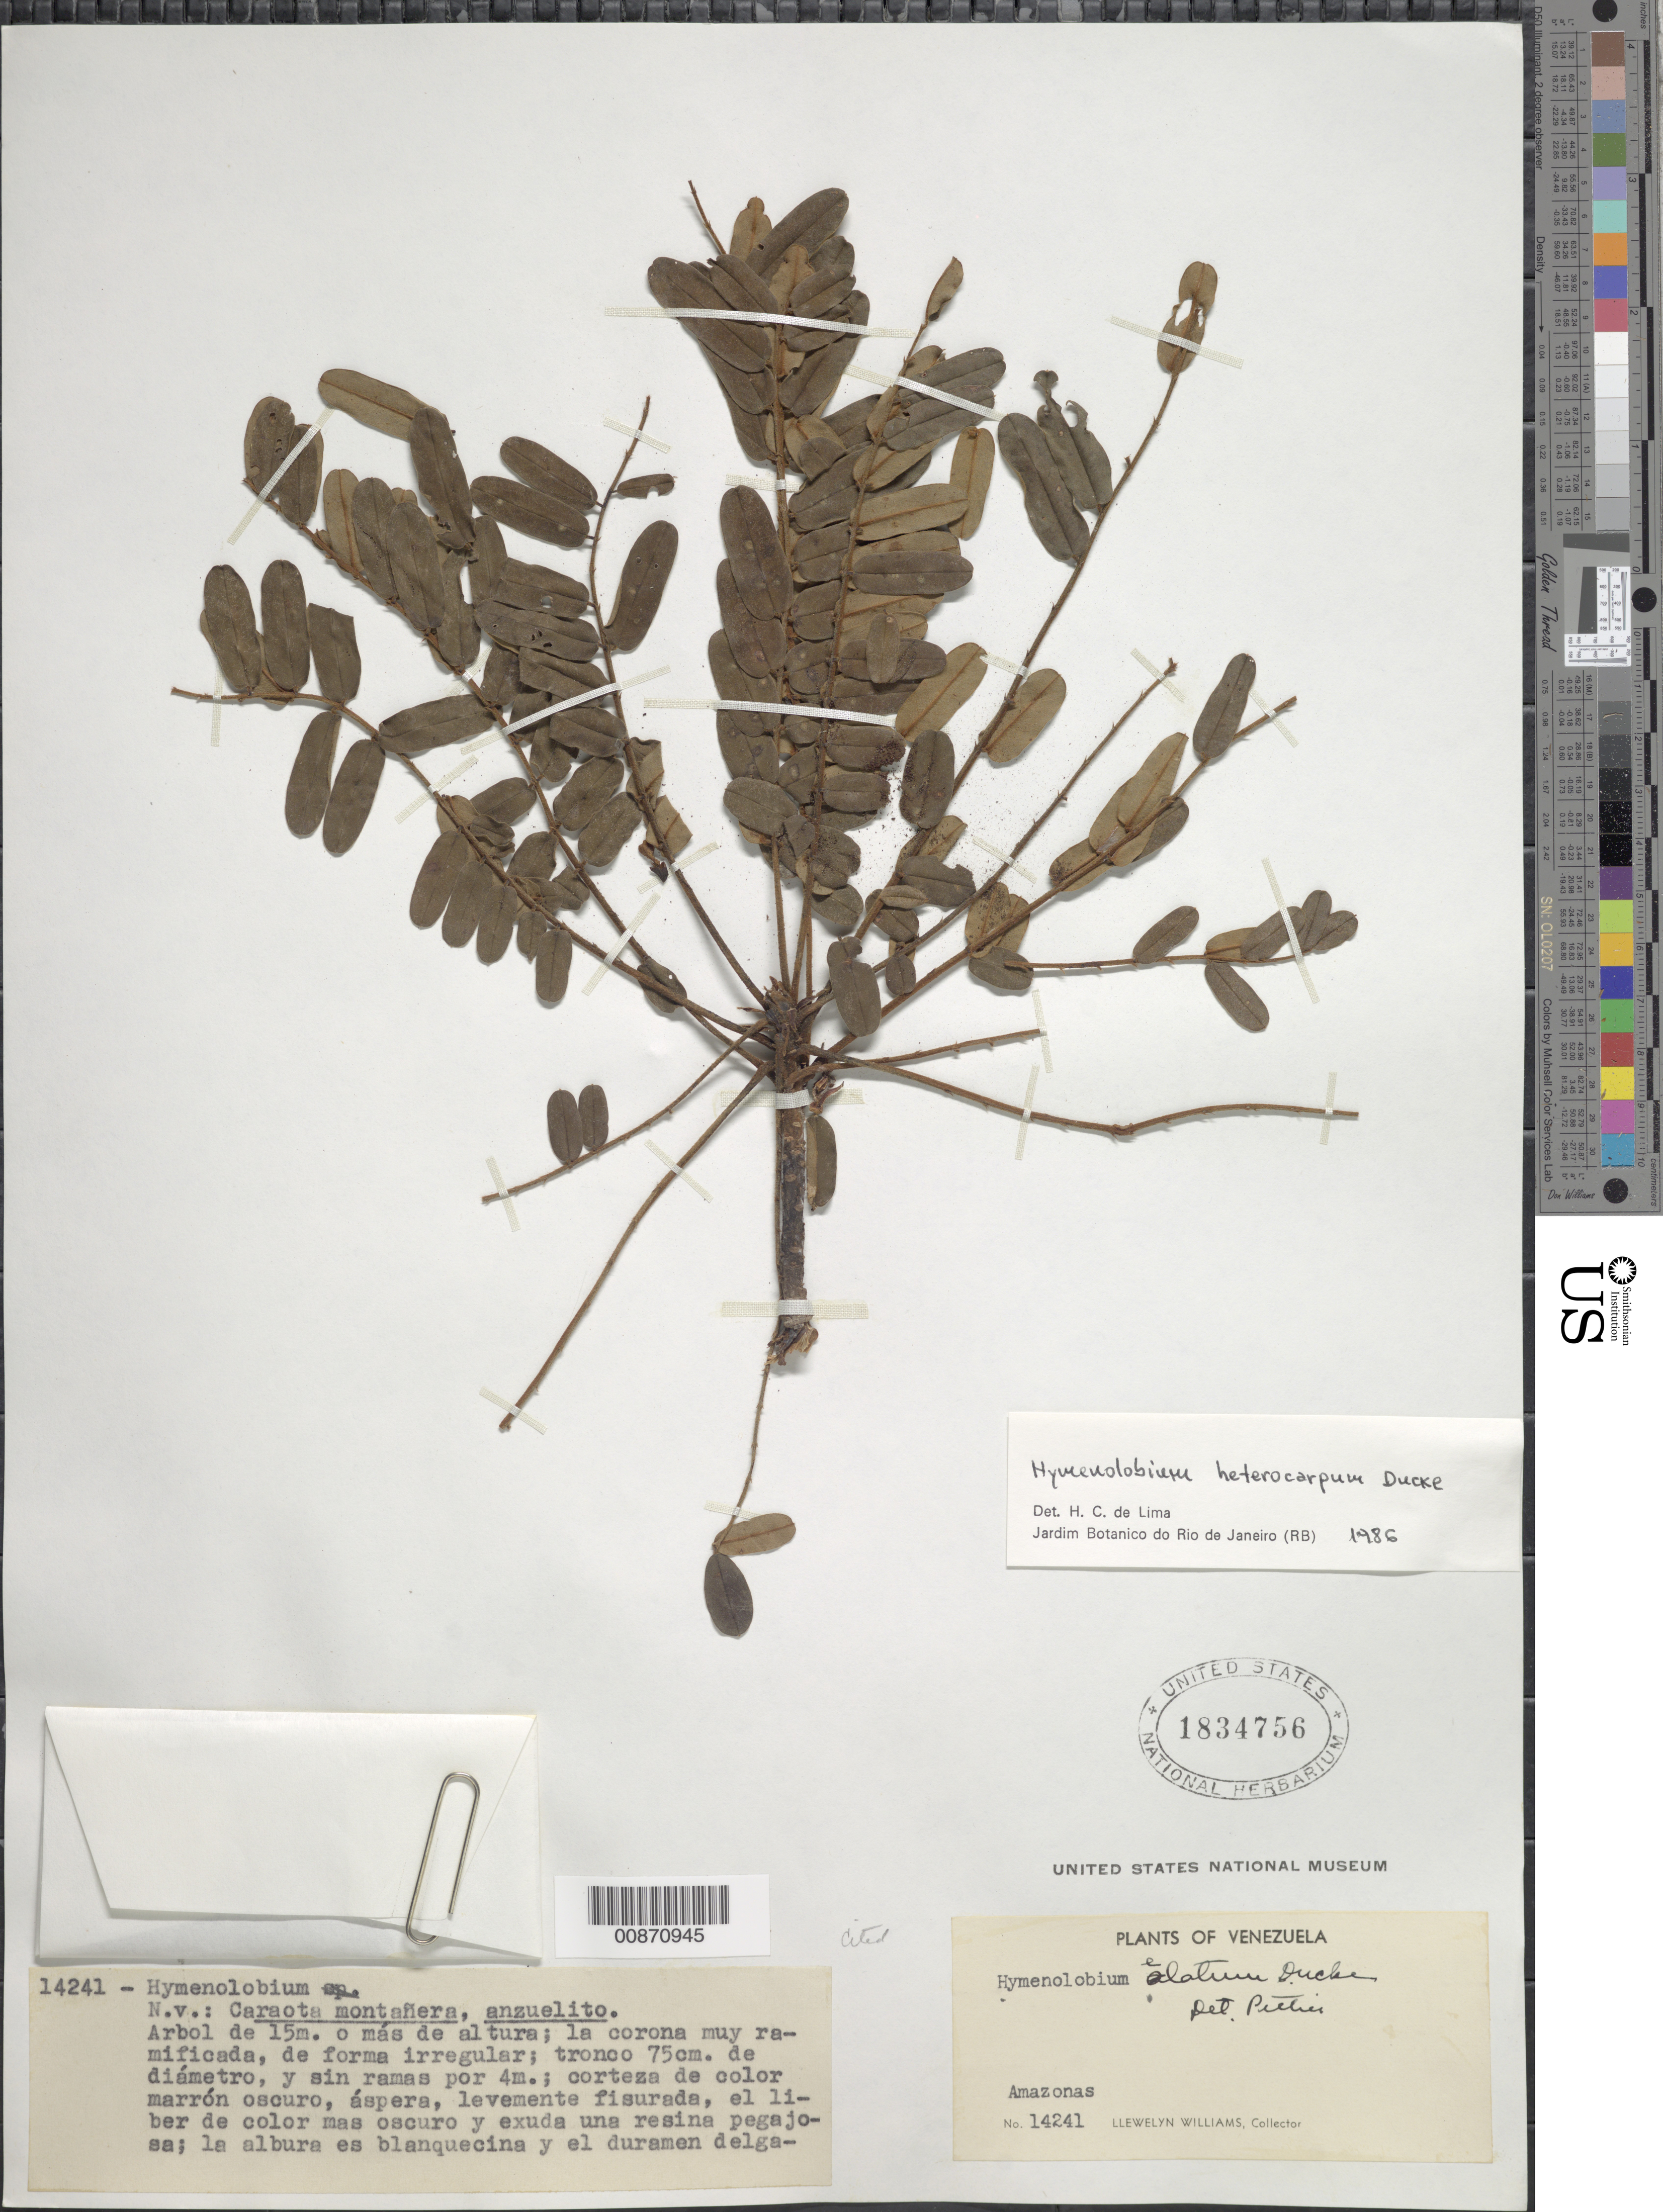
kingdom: Plantae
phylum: Tracheophyta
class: Magnoliopsida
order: Fabales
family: Fabaceae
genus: Hymenolobium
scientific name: Hymenolobium heterocarpum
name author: Ducke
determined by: Lima, H. C. de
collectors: Ll. Williams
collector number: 14241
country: Venezuela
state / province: Amazonas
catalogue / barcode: US 1834756